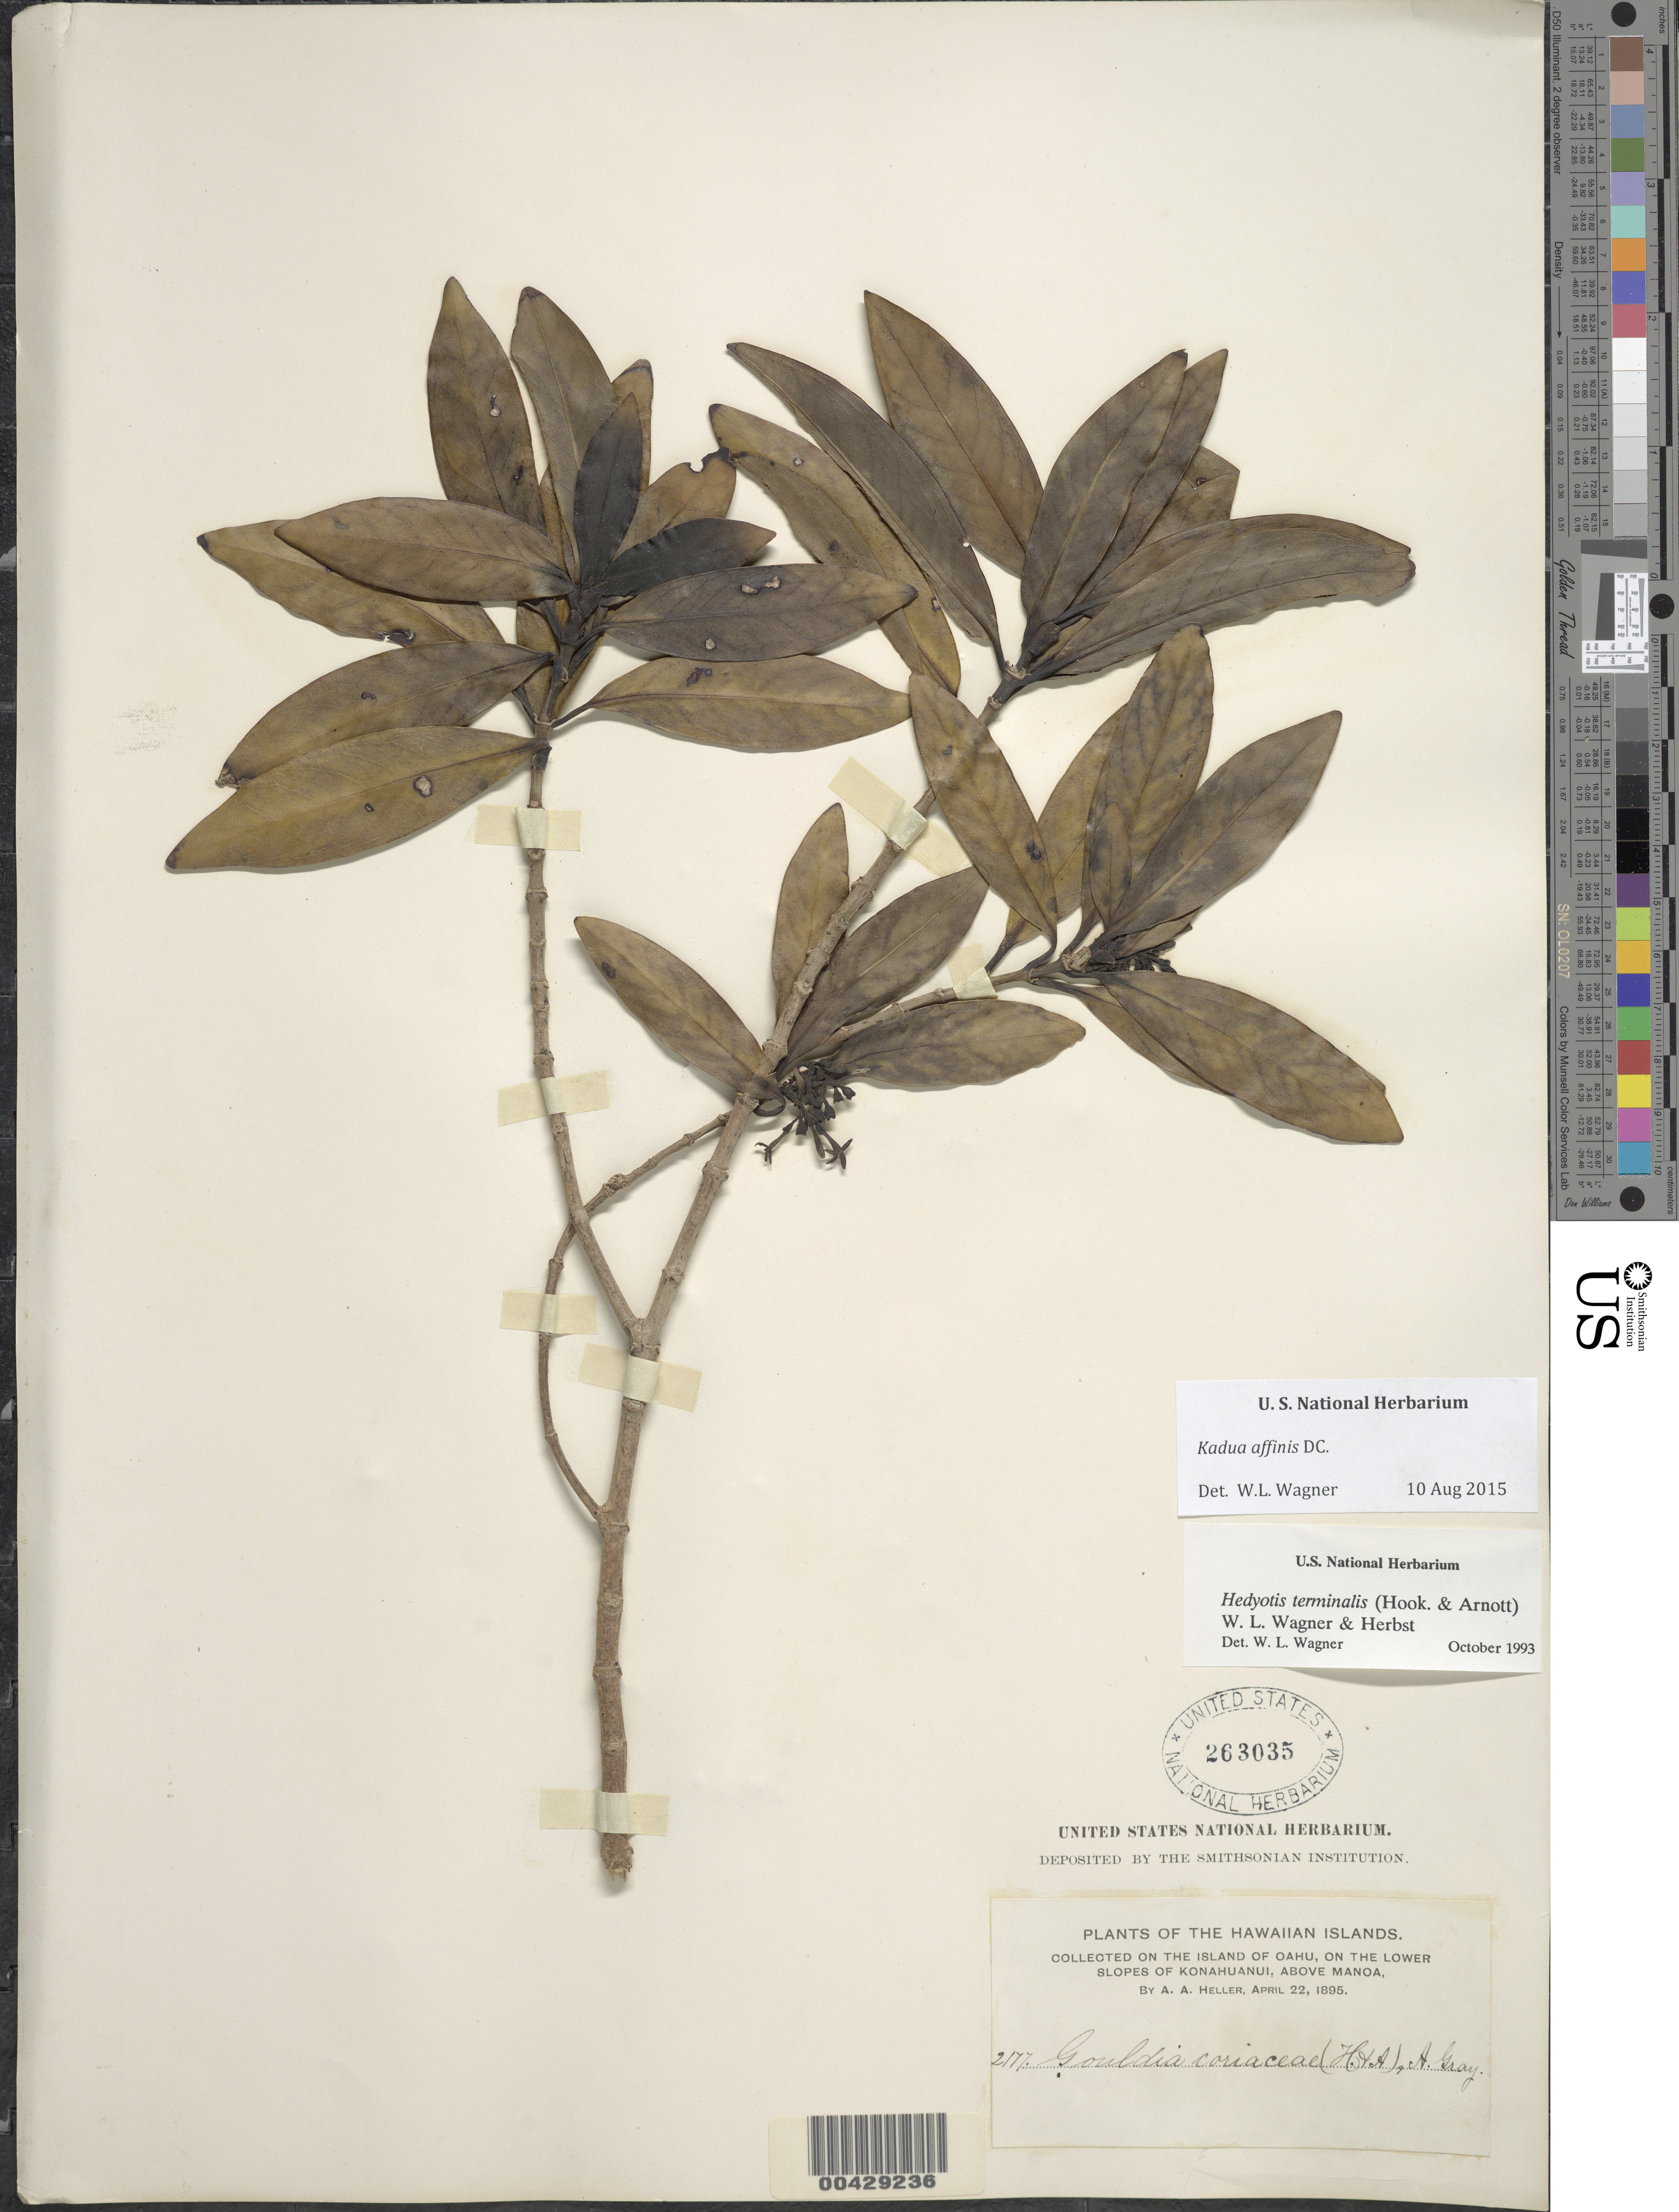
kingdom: Plantae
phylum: Tracheophyta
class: Magnoliopsida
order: Gentianales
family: Rubiaceae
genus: Kadua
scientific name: Kadua affinis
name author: DC.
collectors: A. A. Heller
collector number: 2177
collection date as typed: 22 Apr 1895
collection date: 1895-04-22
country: United States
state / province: Hawaii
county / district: Honolulu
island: Oahu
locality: On the lower slopes of Konahuanui, above Manoa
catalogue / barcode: US 263035